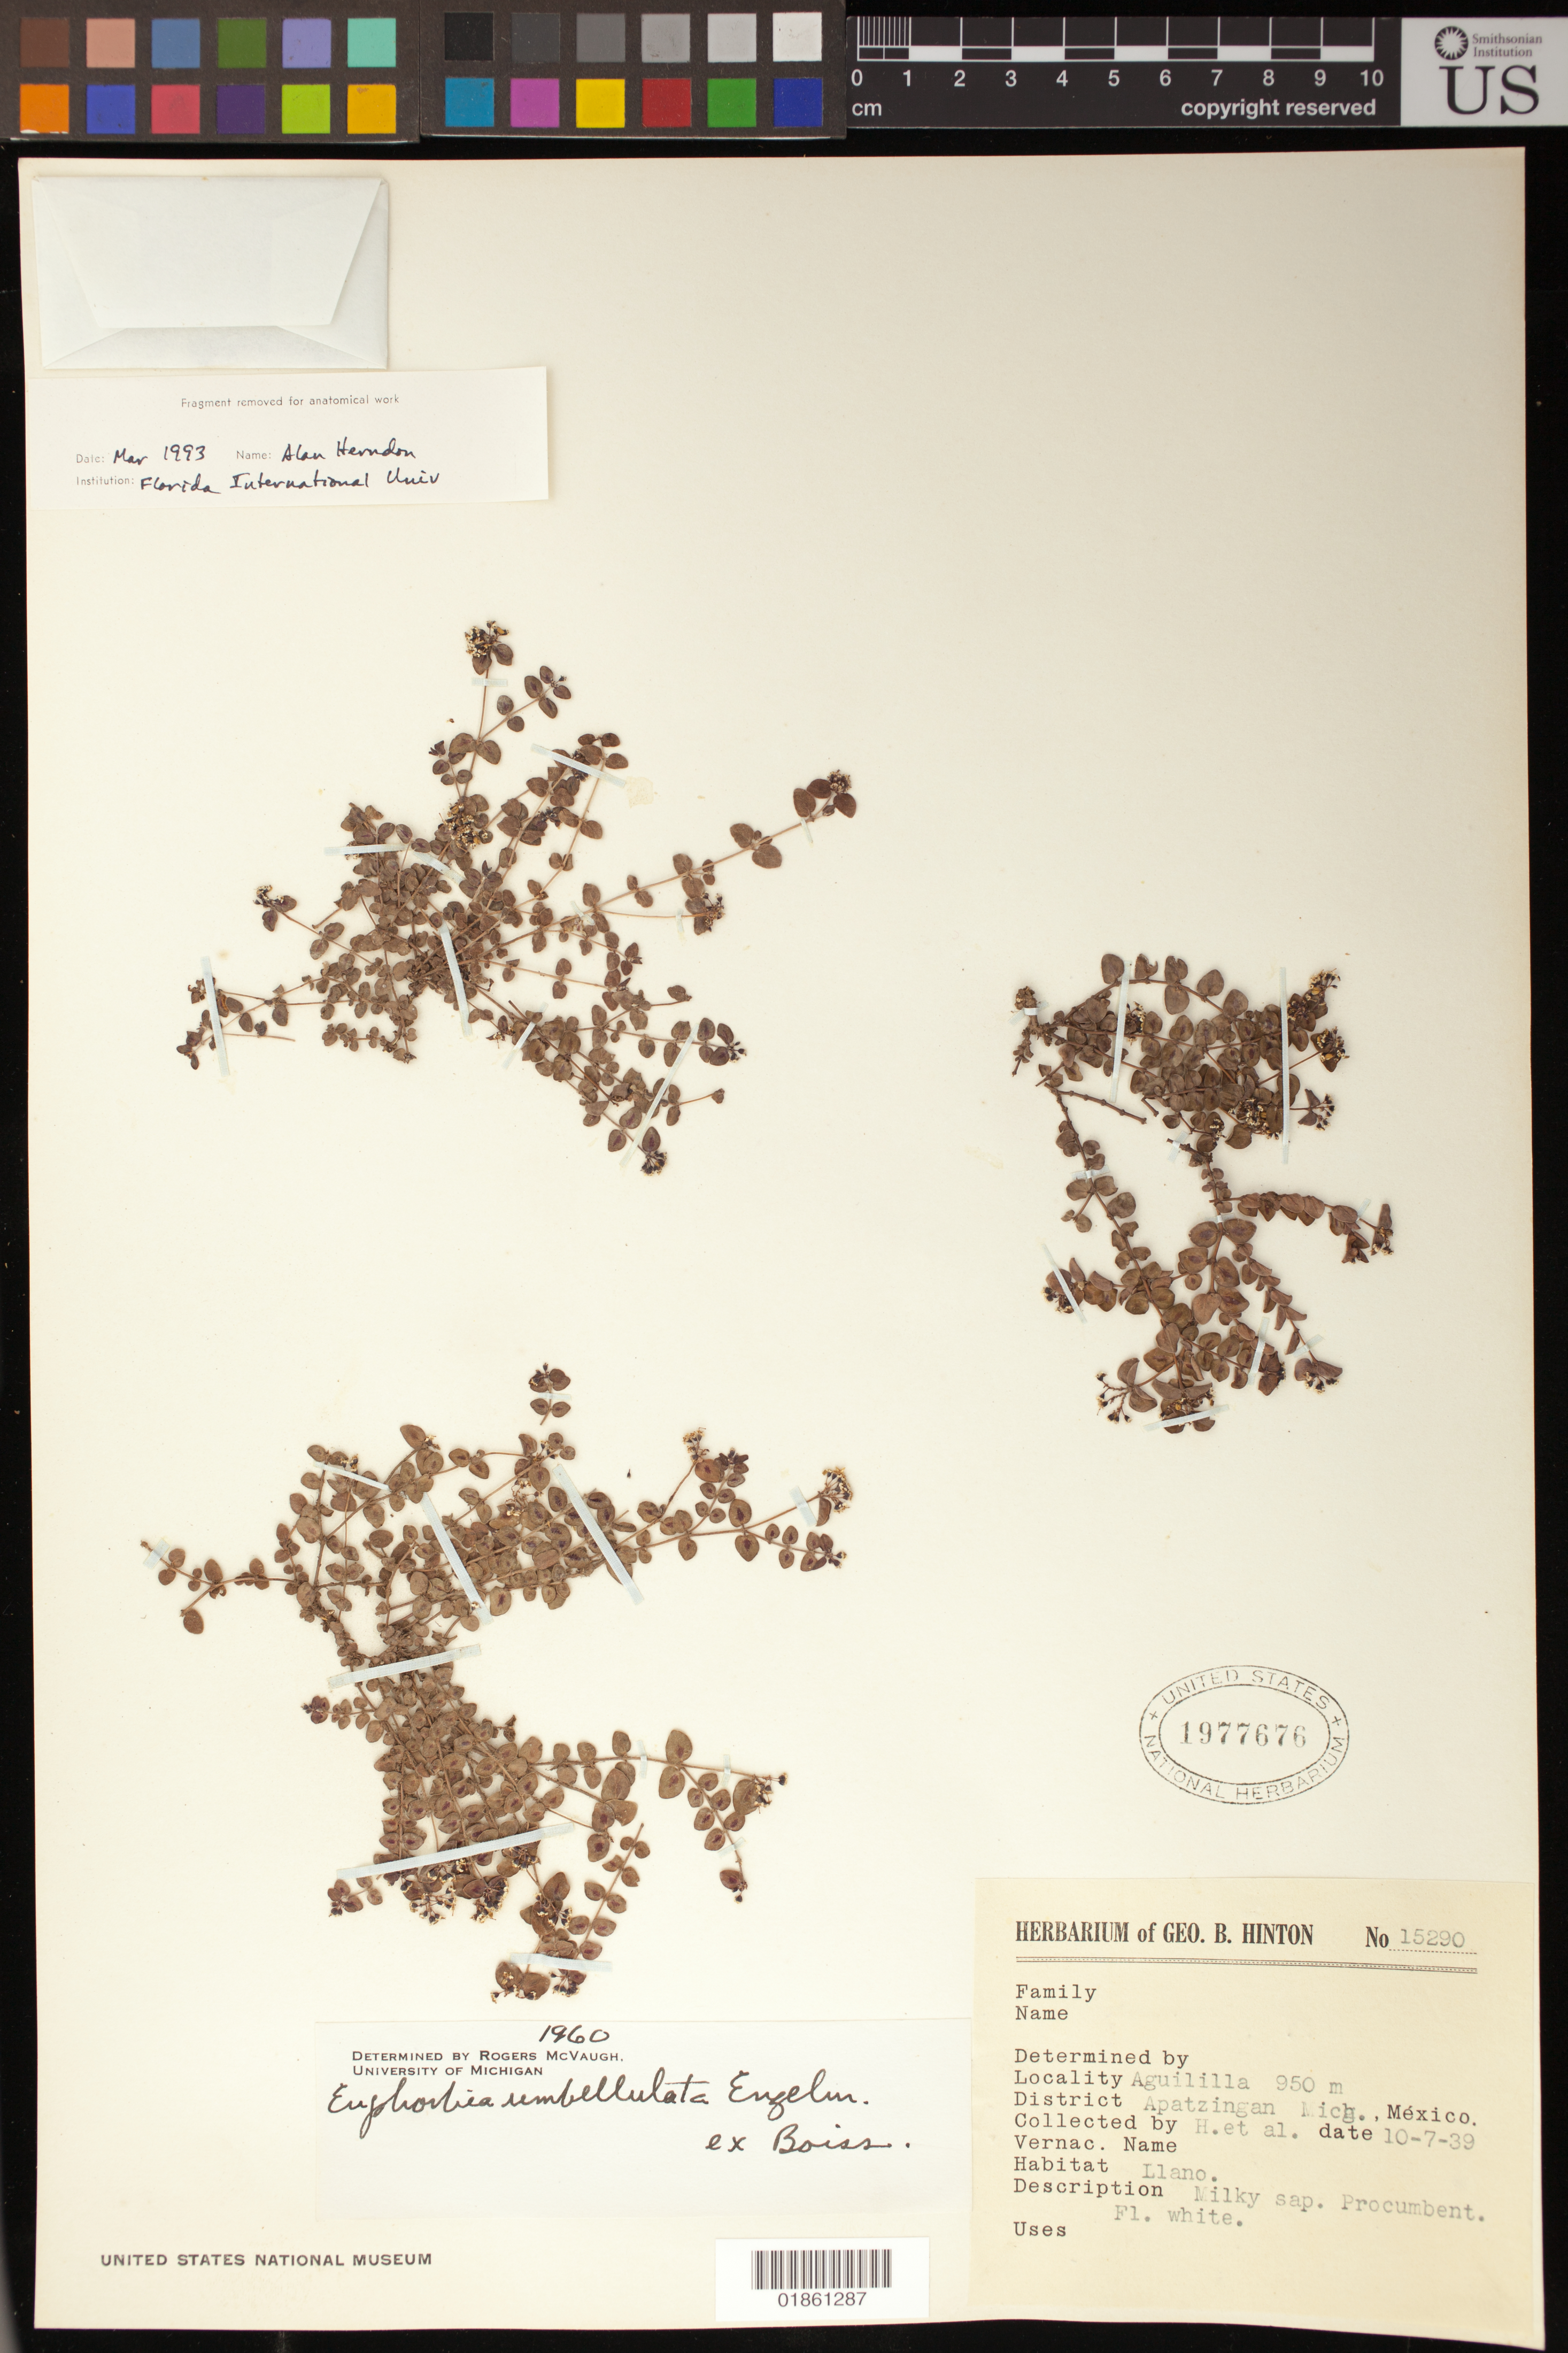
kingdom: Plantae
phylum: Tracheophyta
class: Magnoliopsida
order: Malpighiales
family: Euphorbiaceae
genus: Euphorbia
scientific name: Euphorbia umbellulata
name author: Engelm. ex Boiss.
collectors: G. B. Hinton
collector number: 15290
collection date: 1939-07-10 or 1939-10-07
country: Mexico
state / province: Michoacán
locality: Aguililla; District Apatzingan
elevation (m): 950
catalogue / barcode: US 1977676